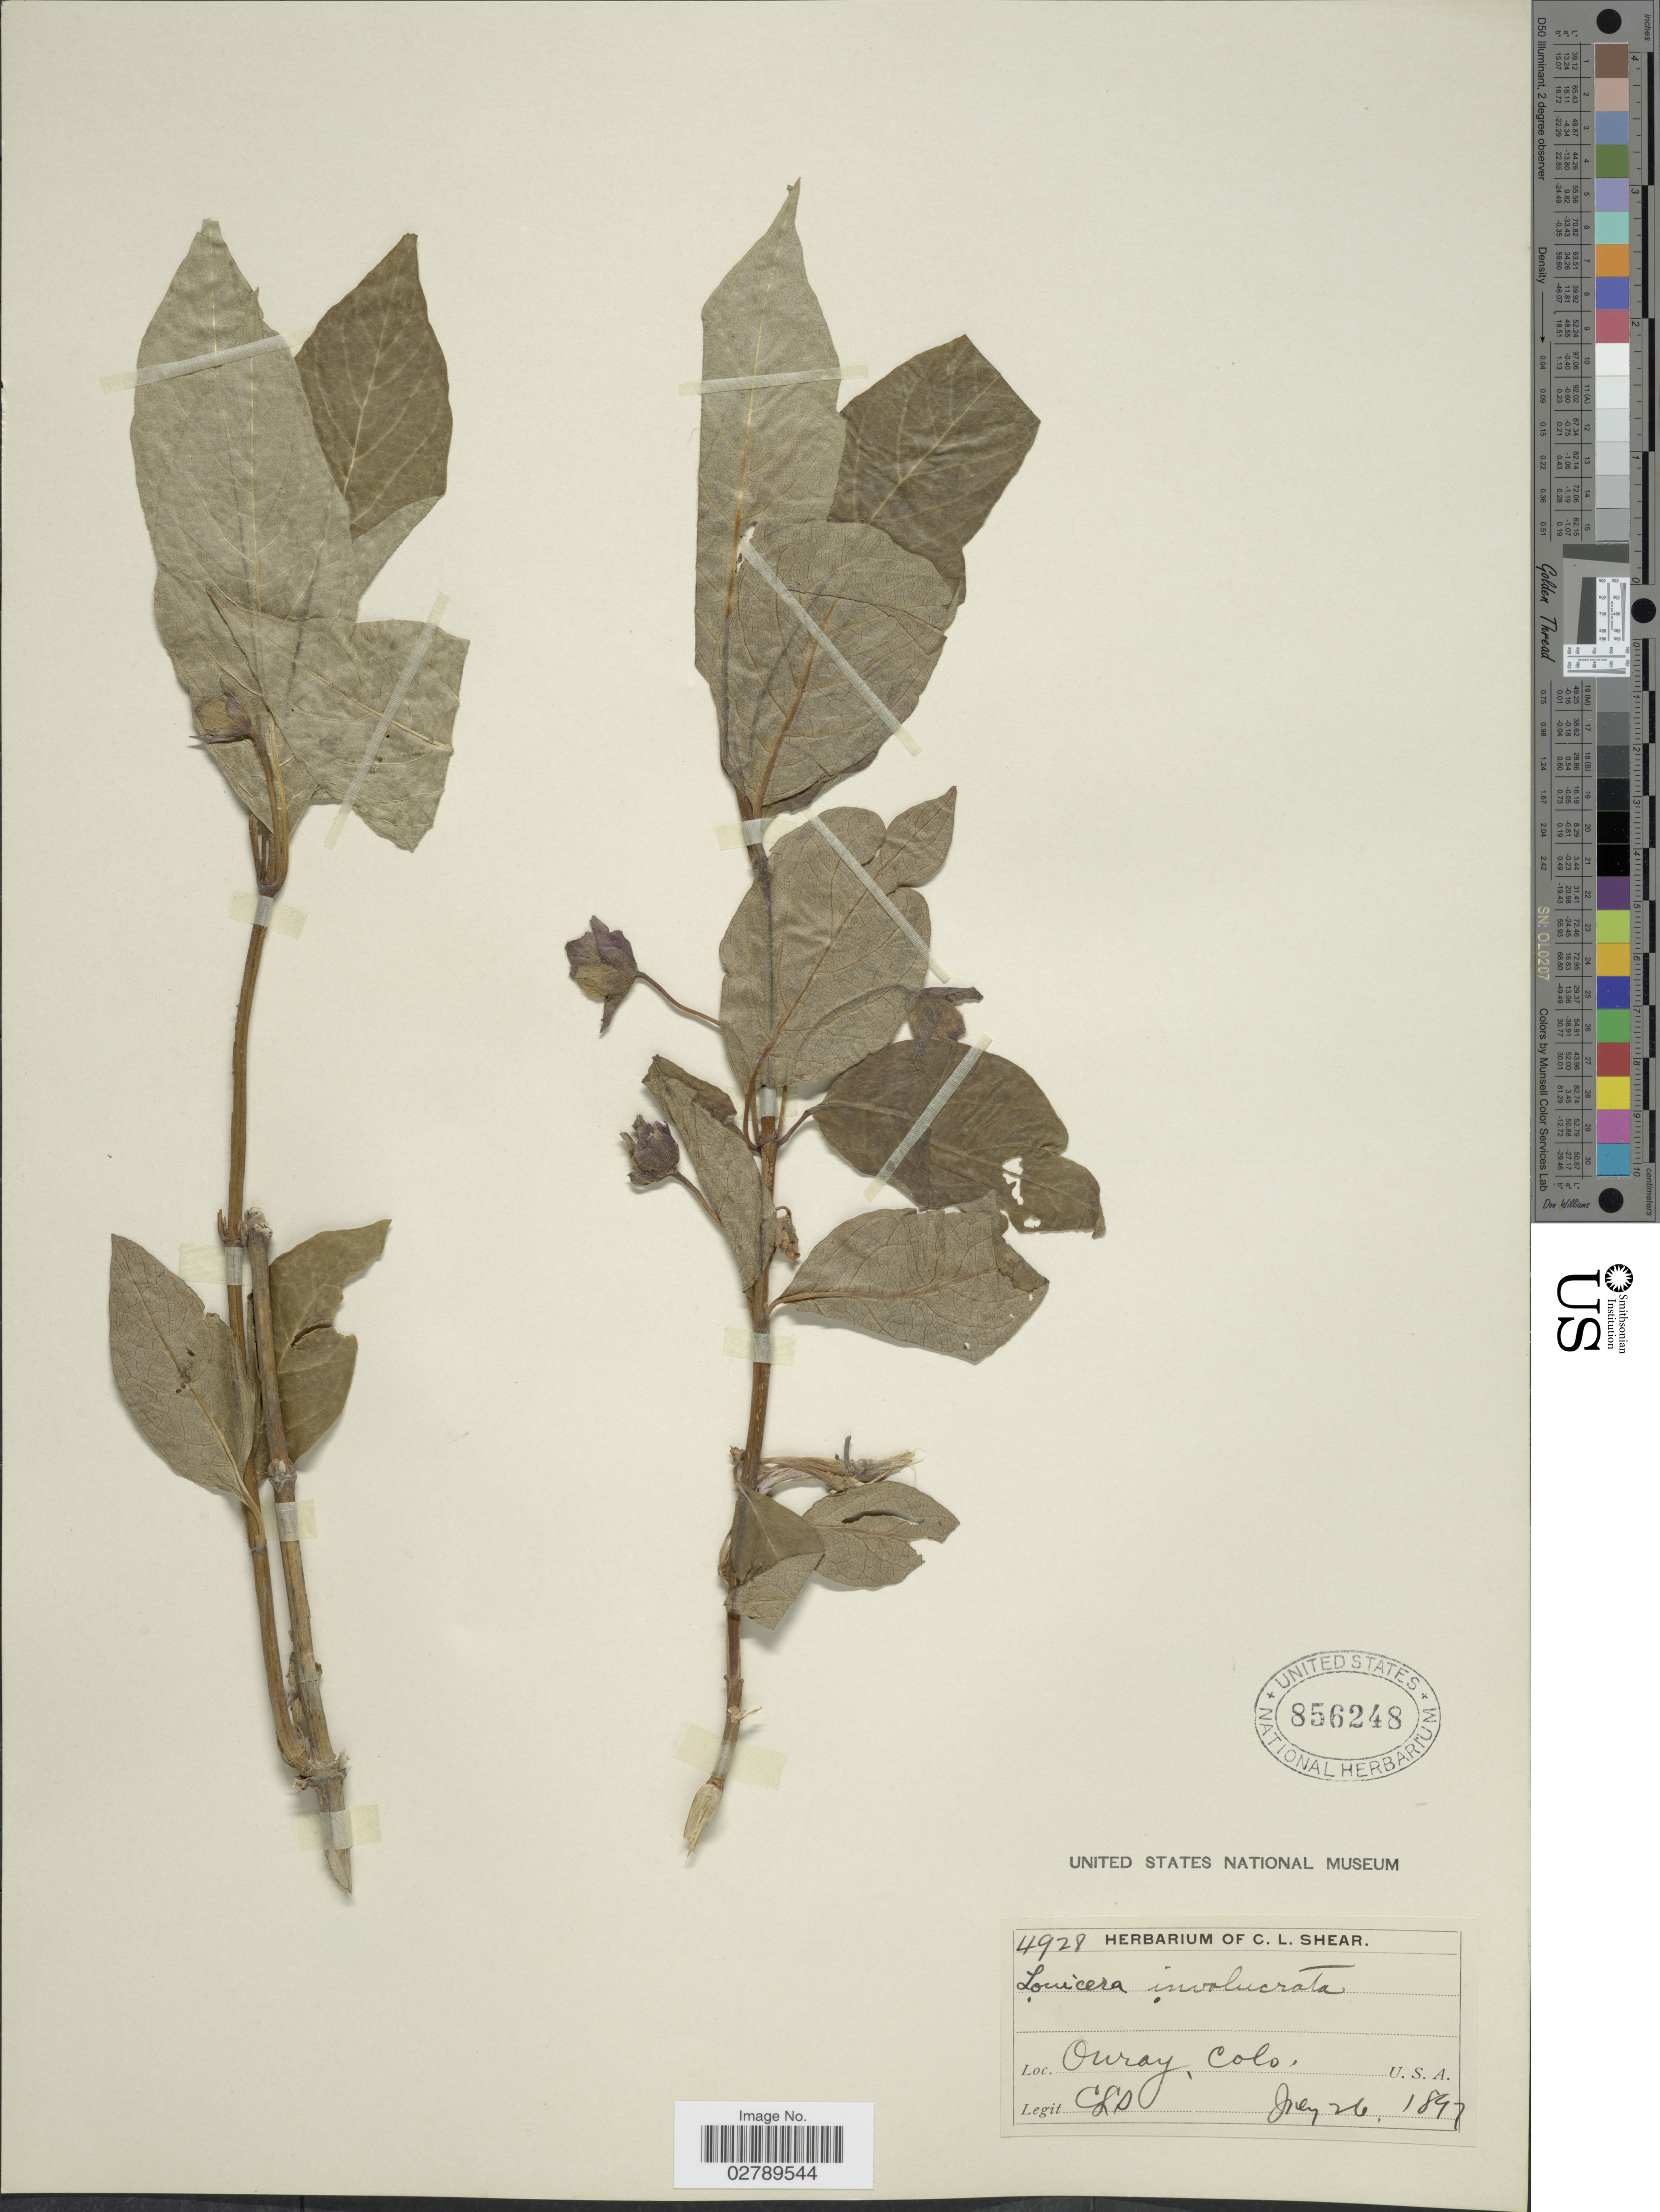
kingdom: Plantae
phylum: Tracheophyta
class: Magnoliopsida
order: Dipsacales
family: Caprifoliaceae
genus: Lonicera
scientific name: Lonicera involucrata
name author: (Richardson) Banks ex Spreng.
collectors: C. L. Shear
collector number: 4928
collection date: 1847-07-26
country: United States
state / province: Colorado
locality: Ouray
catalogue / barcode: US 856248